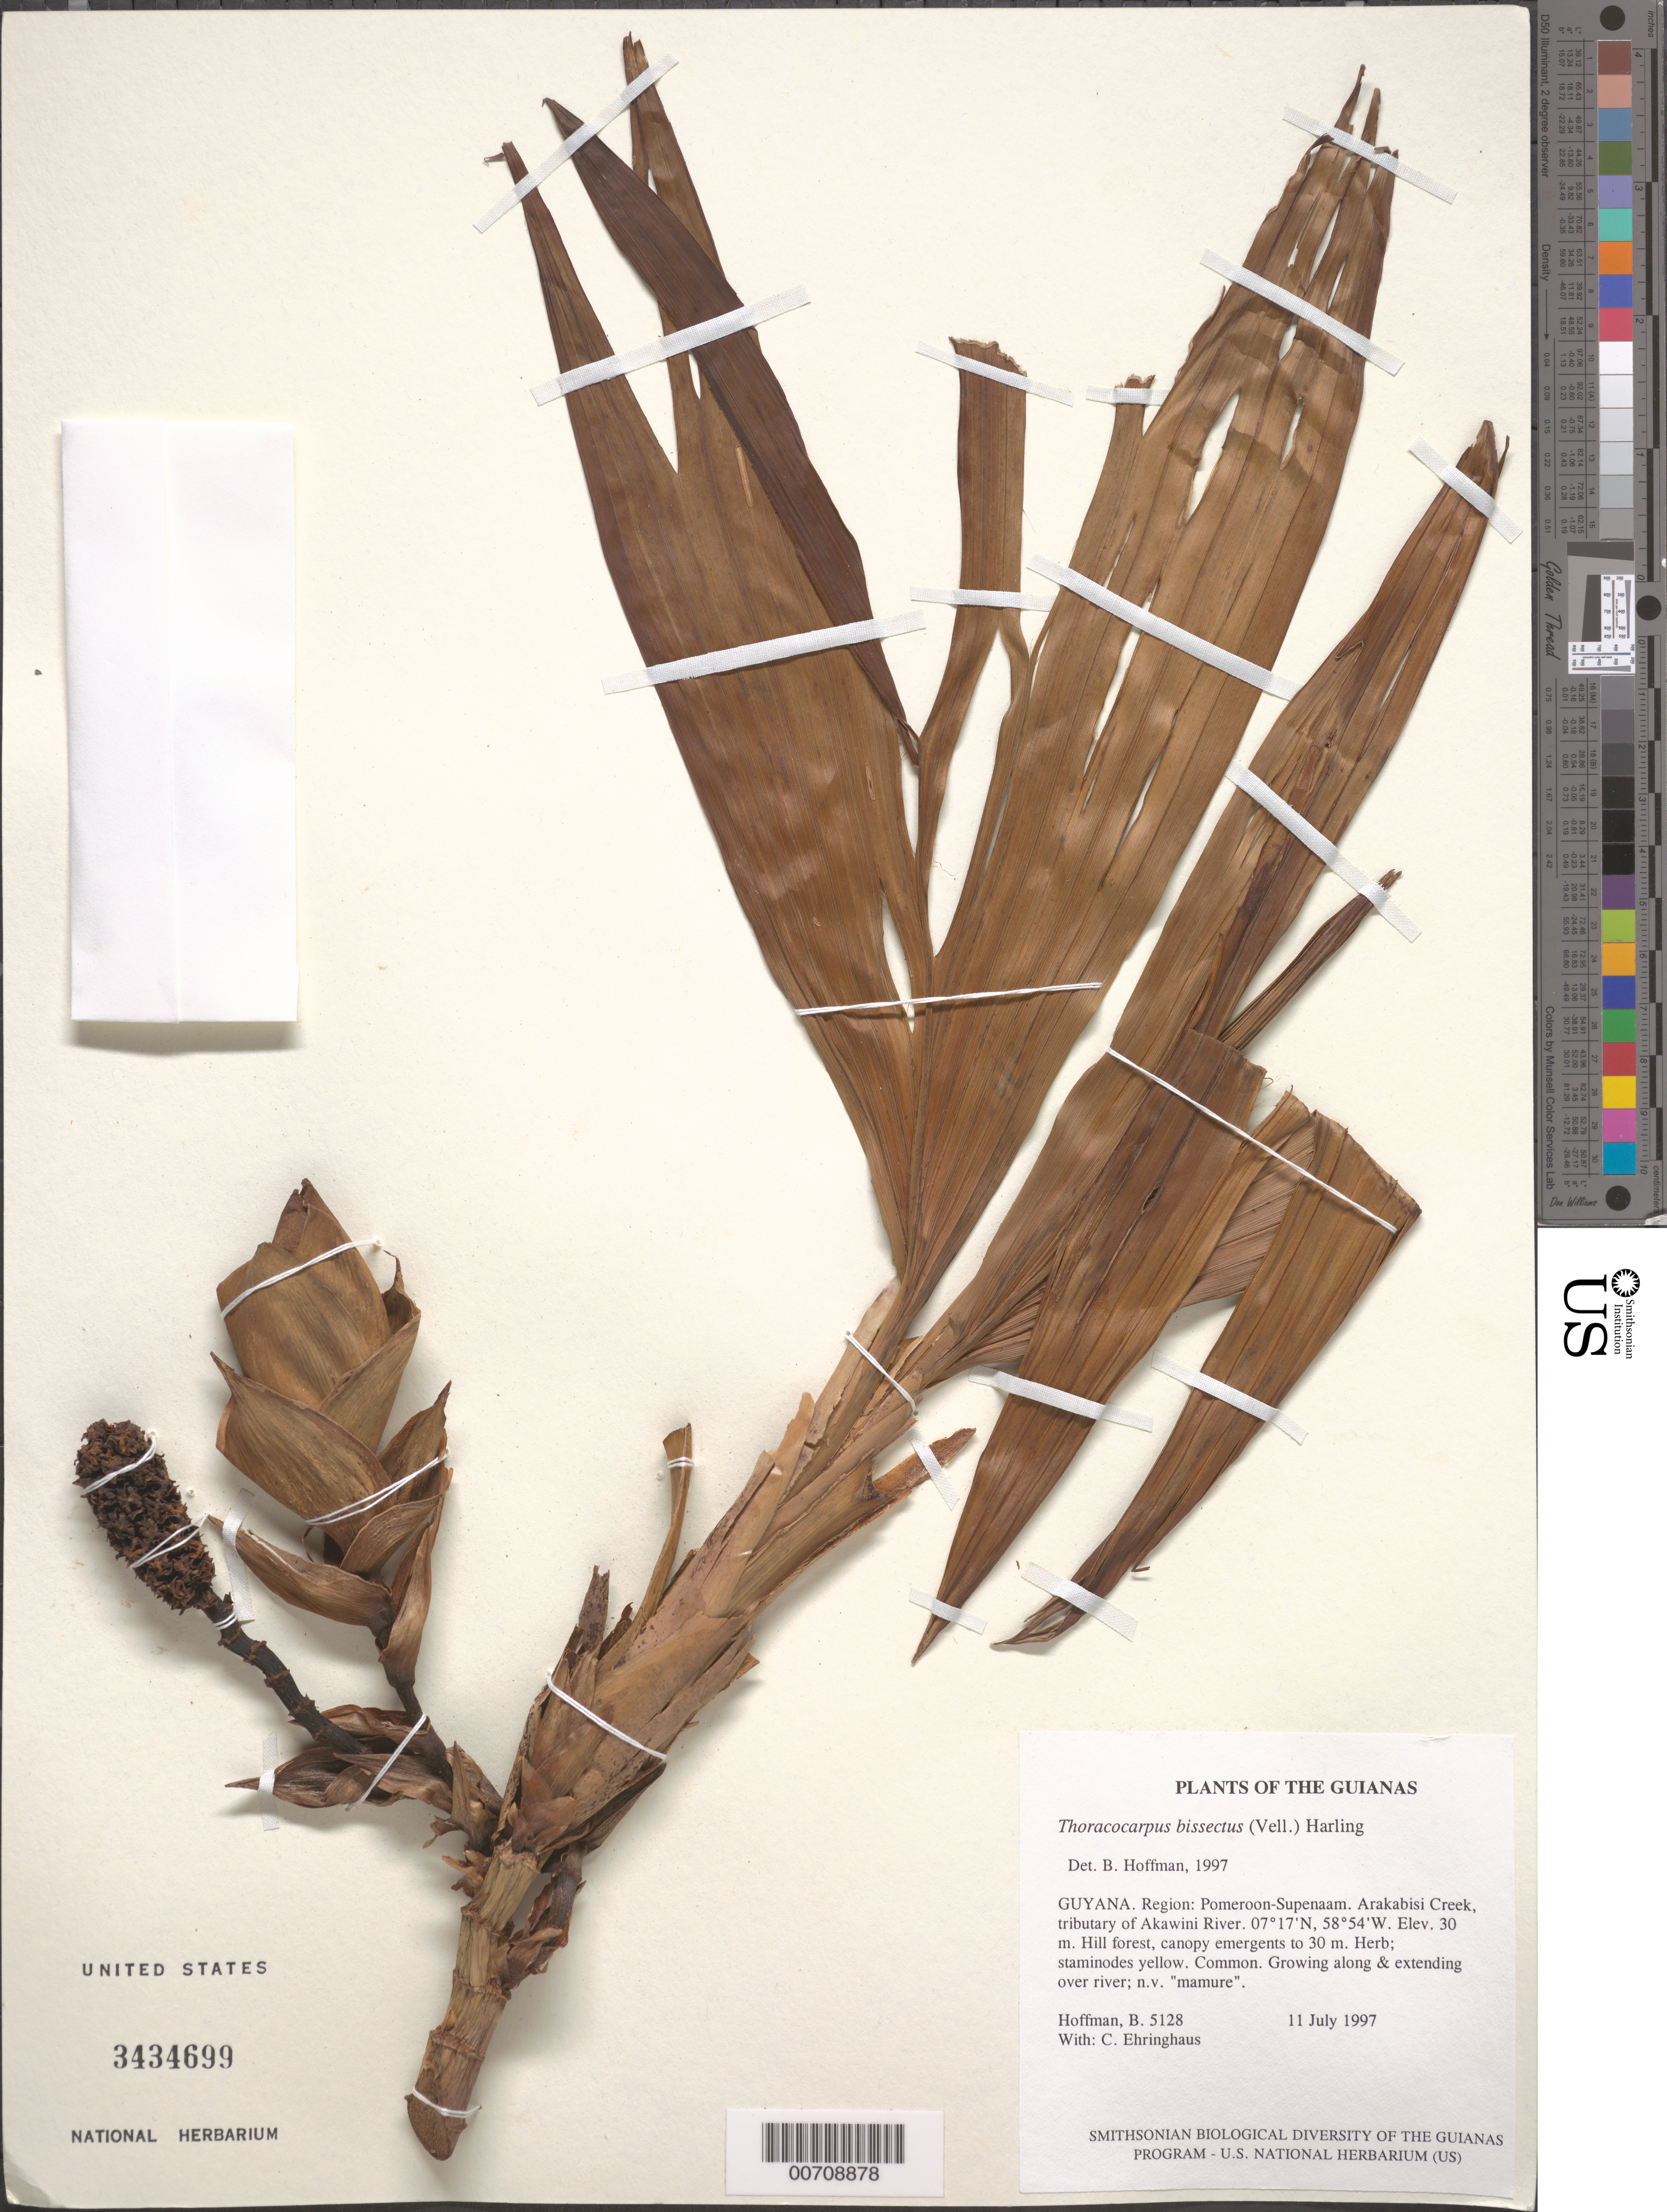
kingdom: Plantae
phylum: Tracheophyta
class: Liliopsida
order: Pandanales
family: Cyclanthaceae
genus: Thoracocarpus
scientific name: Thoracocarpus bissectus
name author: (Vell.) Harling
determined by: Hoffman, Bruce, (US), Smithsonian Institution - National Museum of Natural History (UNITED STATES)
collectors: B. Hoffman & C. Ehringhaus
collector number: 5128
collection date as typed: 11 July 1997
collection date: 1997-07-11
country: Guyana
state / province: Pomeroon-Supenaam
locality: Arakabisi Creek, tributary of Akawini River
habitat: Hill forest, canopy emergents to 30 m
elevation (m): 30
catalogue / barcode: US 3434699